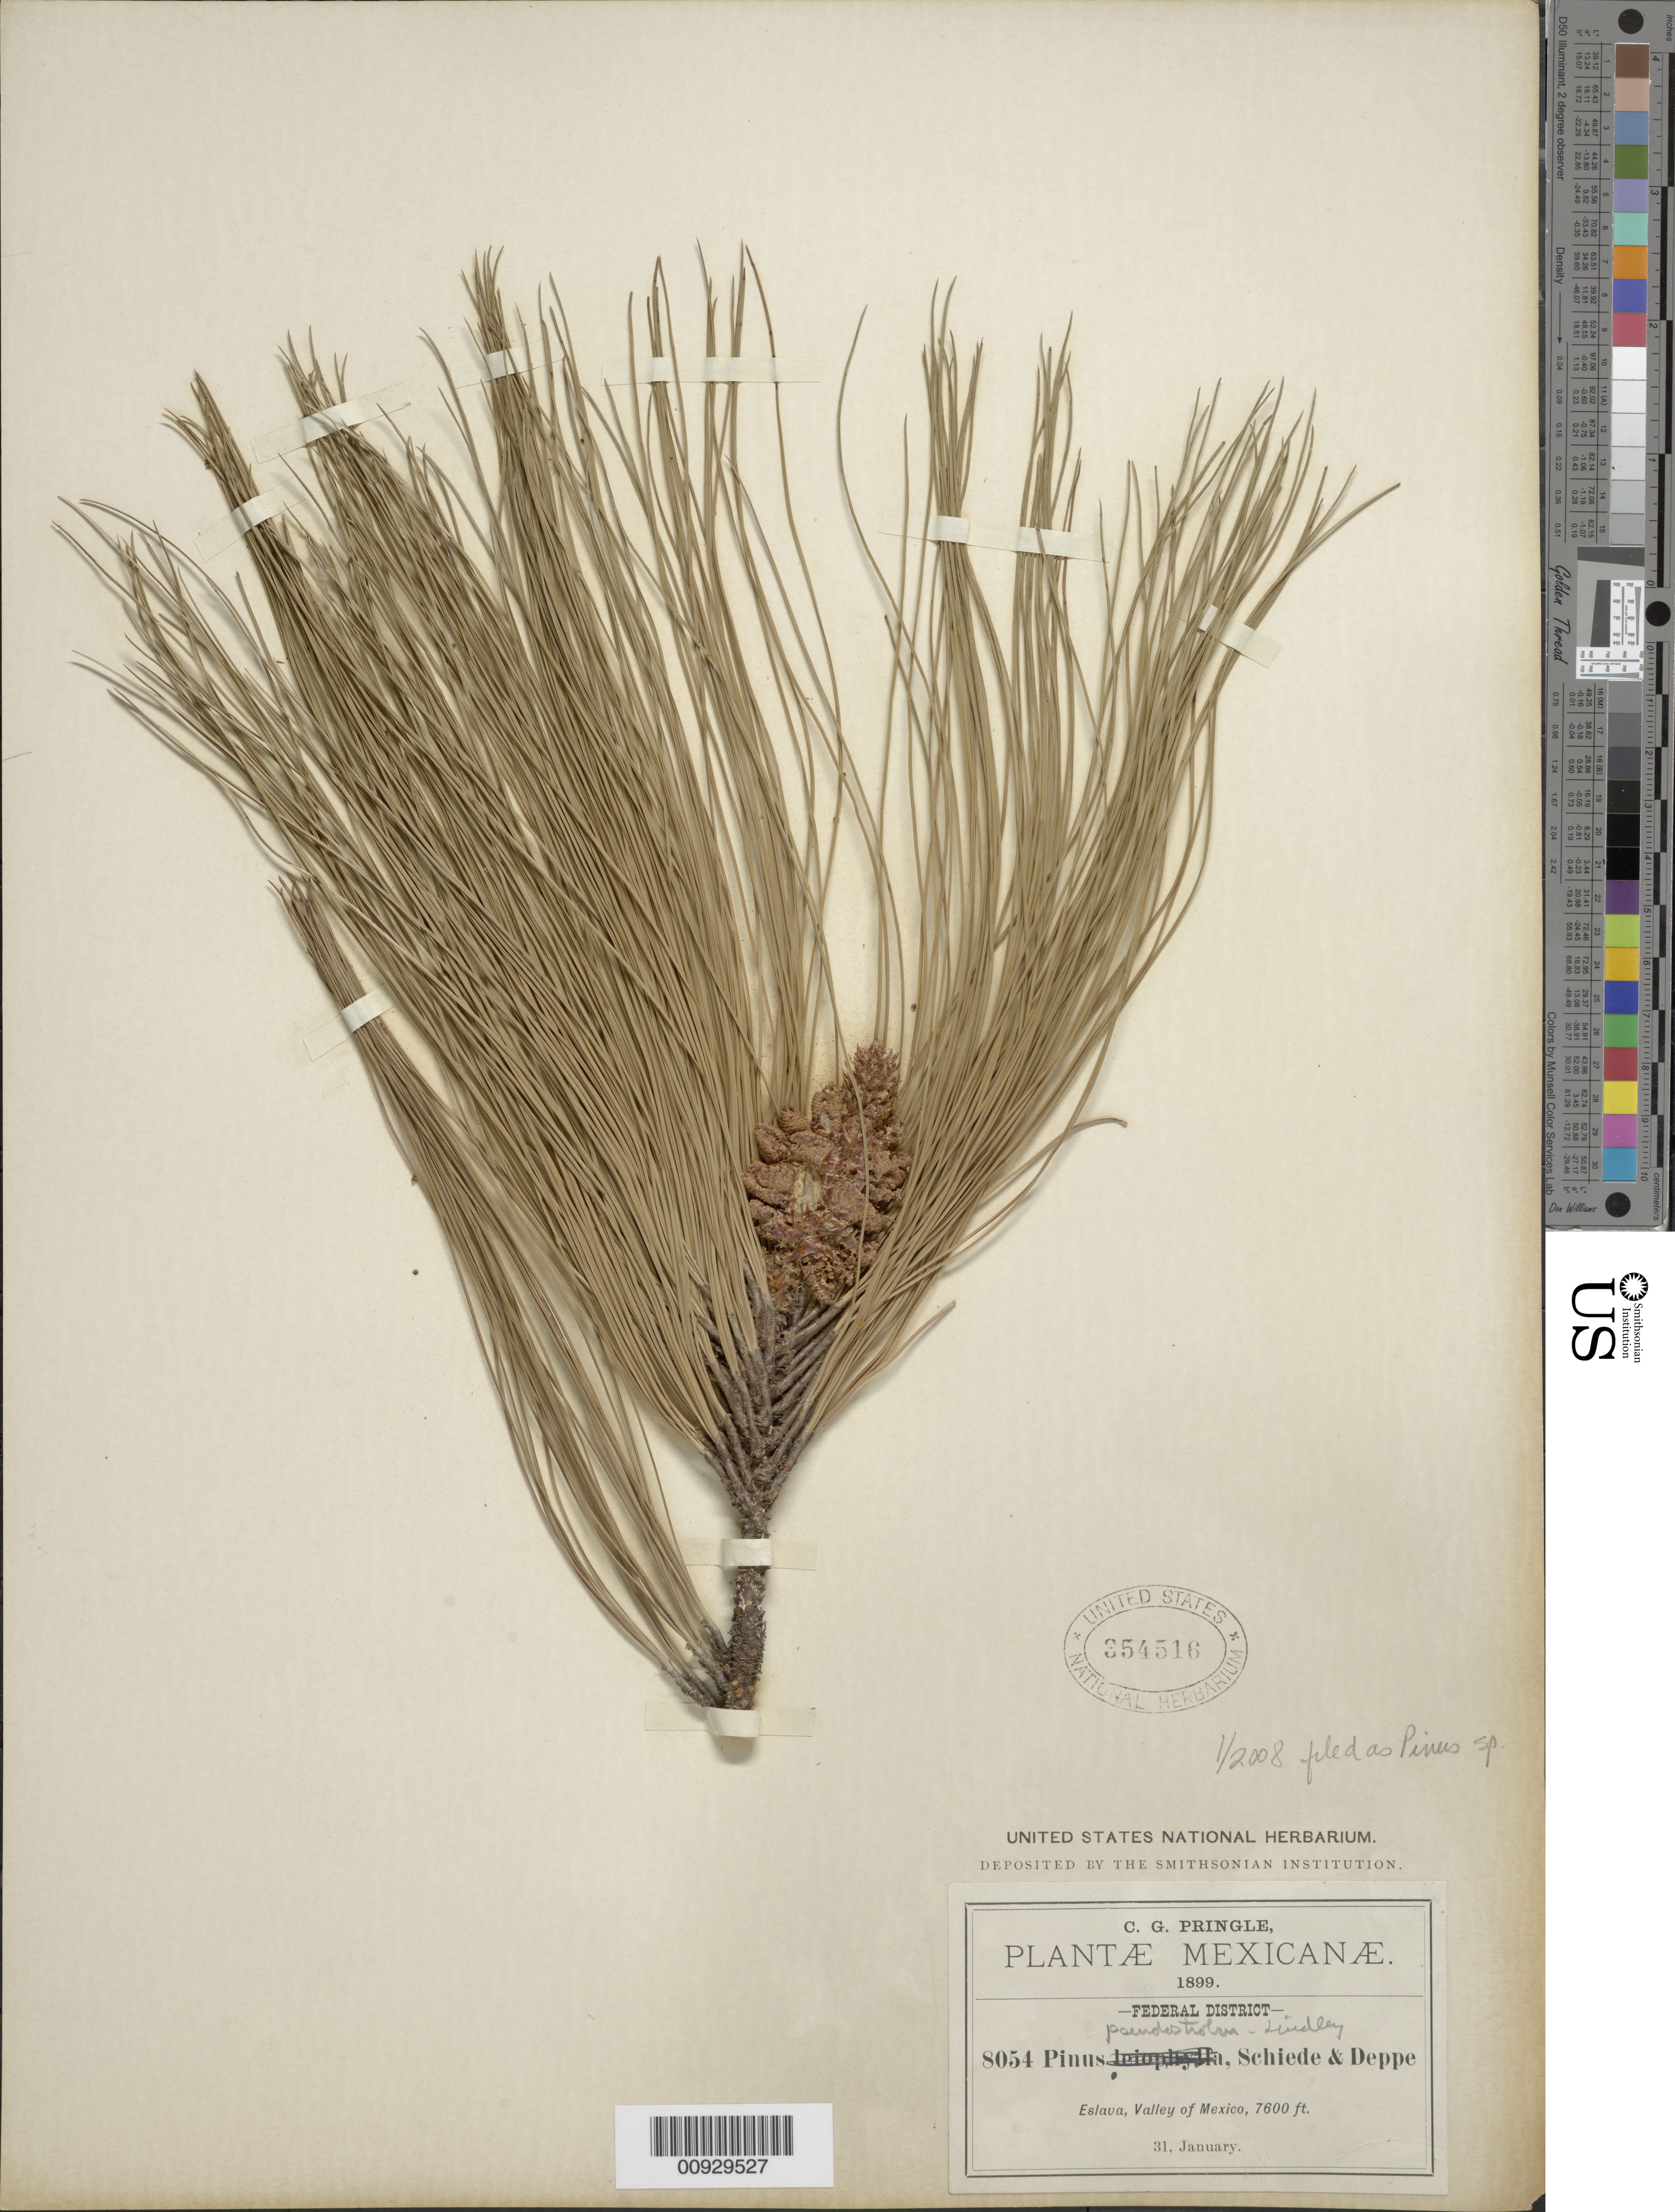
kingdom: Plantae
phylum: Tracheophyta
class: Pinopsida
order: Pinales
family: Pinaceae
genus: Pinus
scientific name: Pinus sp.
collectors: C. G. Pringle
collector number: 8054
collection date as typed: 31 Jan 1899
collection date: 1899-01-31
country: Mexico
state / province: Distrito Federal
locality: Eslava, Valley of Mexico.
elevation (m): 2316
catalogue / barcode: US 354516